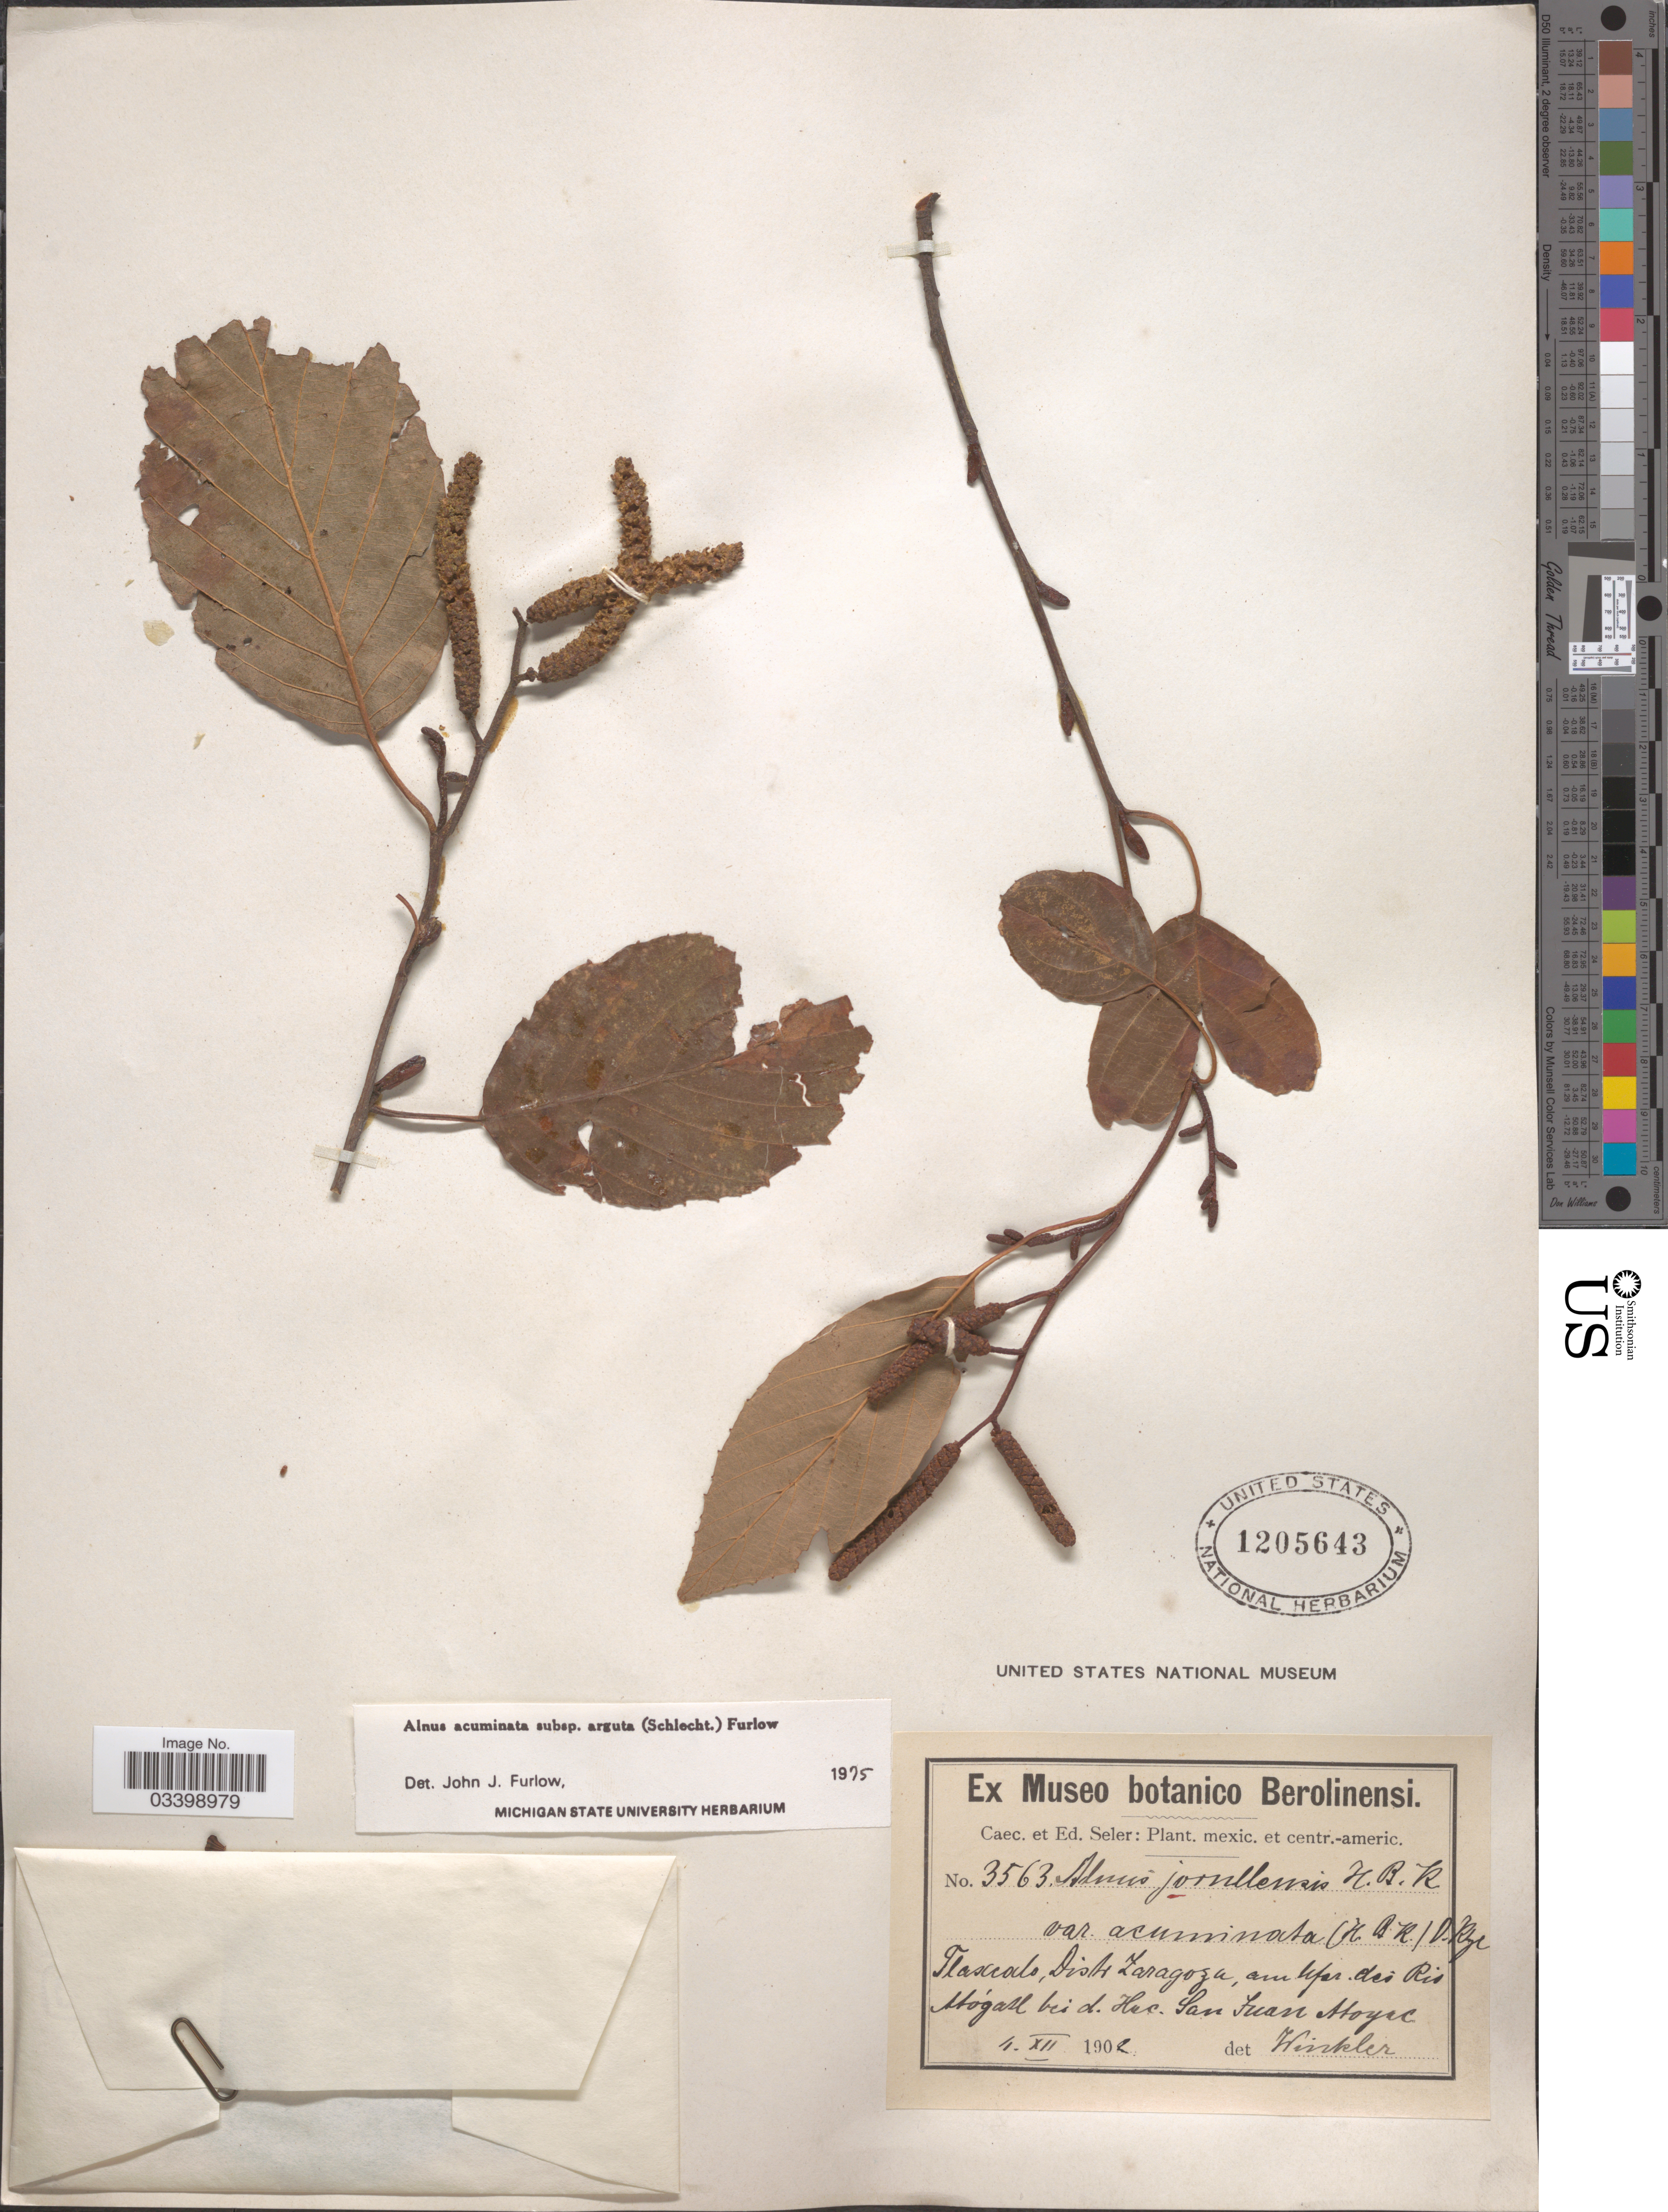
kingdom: Plantae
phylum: Tracheophyta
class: Magnoliopsida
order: Fagales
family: Betulaceae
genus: Alnus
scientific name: Alnus acuminata subsp. arguta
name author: (Schltdl.) Furlow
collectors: C. Seler & E. G. Seler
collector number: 3563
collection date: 1902-12-04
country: Mexico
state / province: Tlaxcala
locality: Tlaxcala, Distr Zaragoza, am Ufer des Rio Atógatl [interpreted] bei d. Hac. San Juan Atoyac.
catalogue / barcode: US 1205643